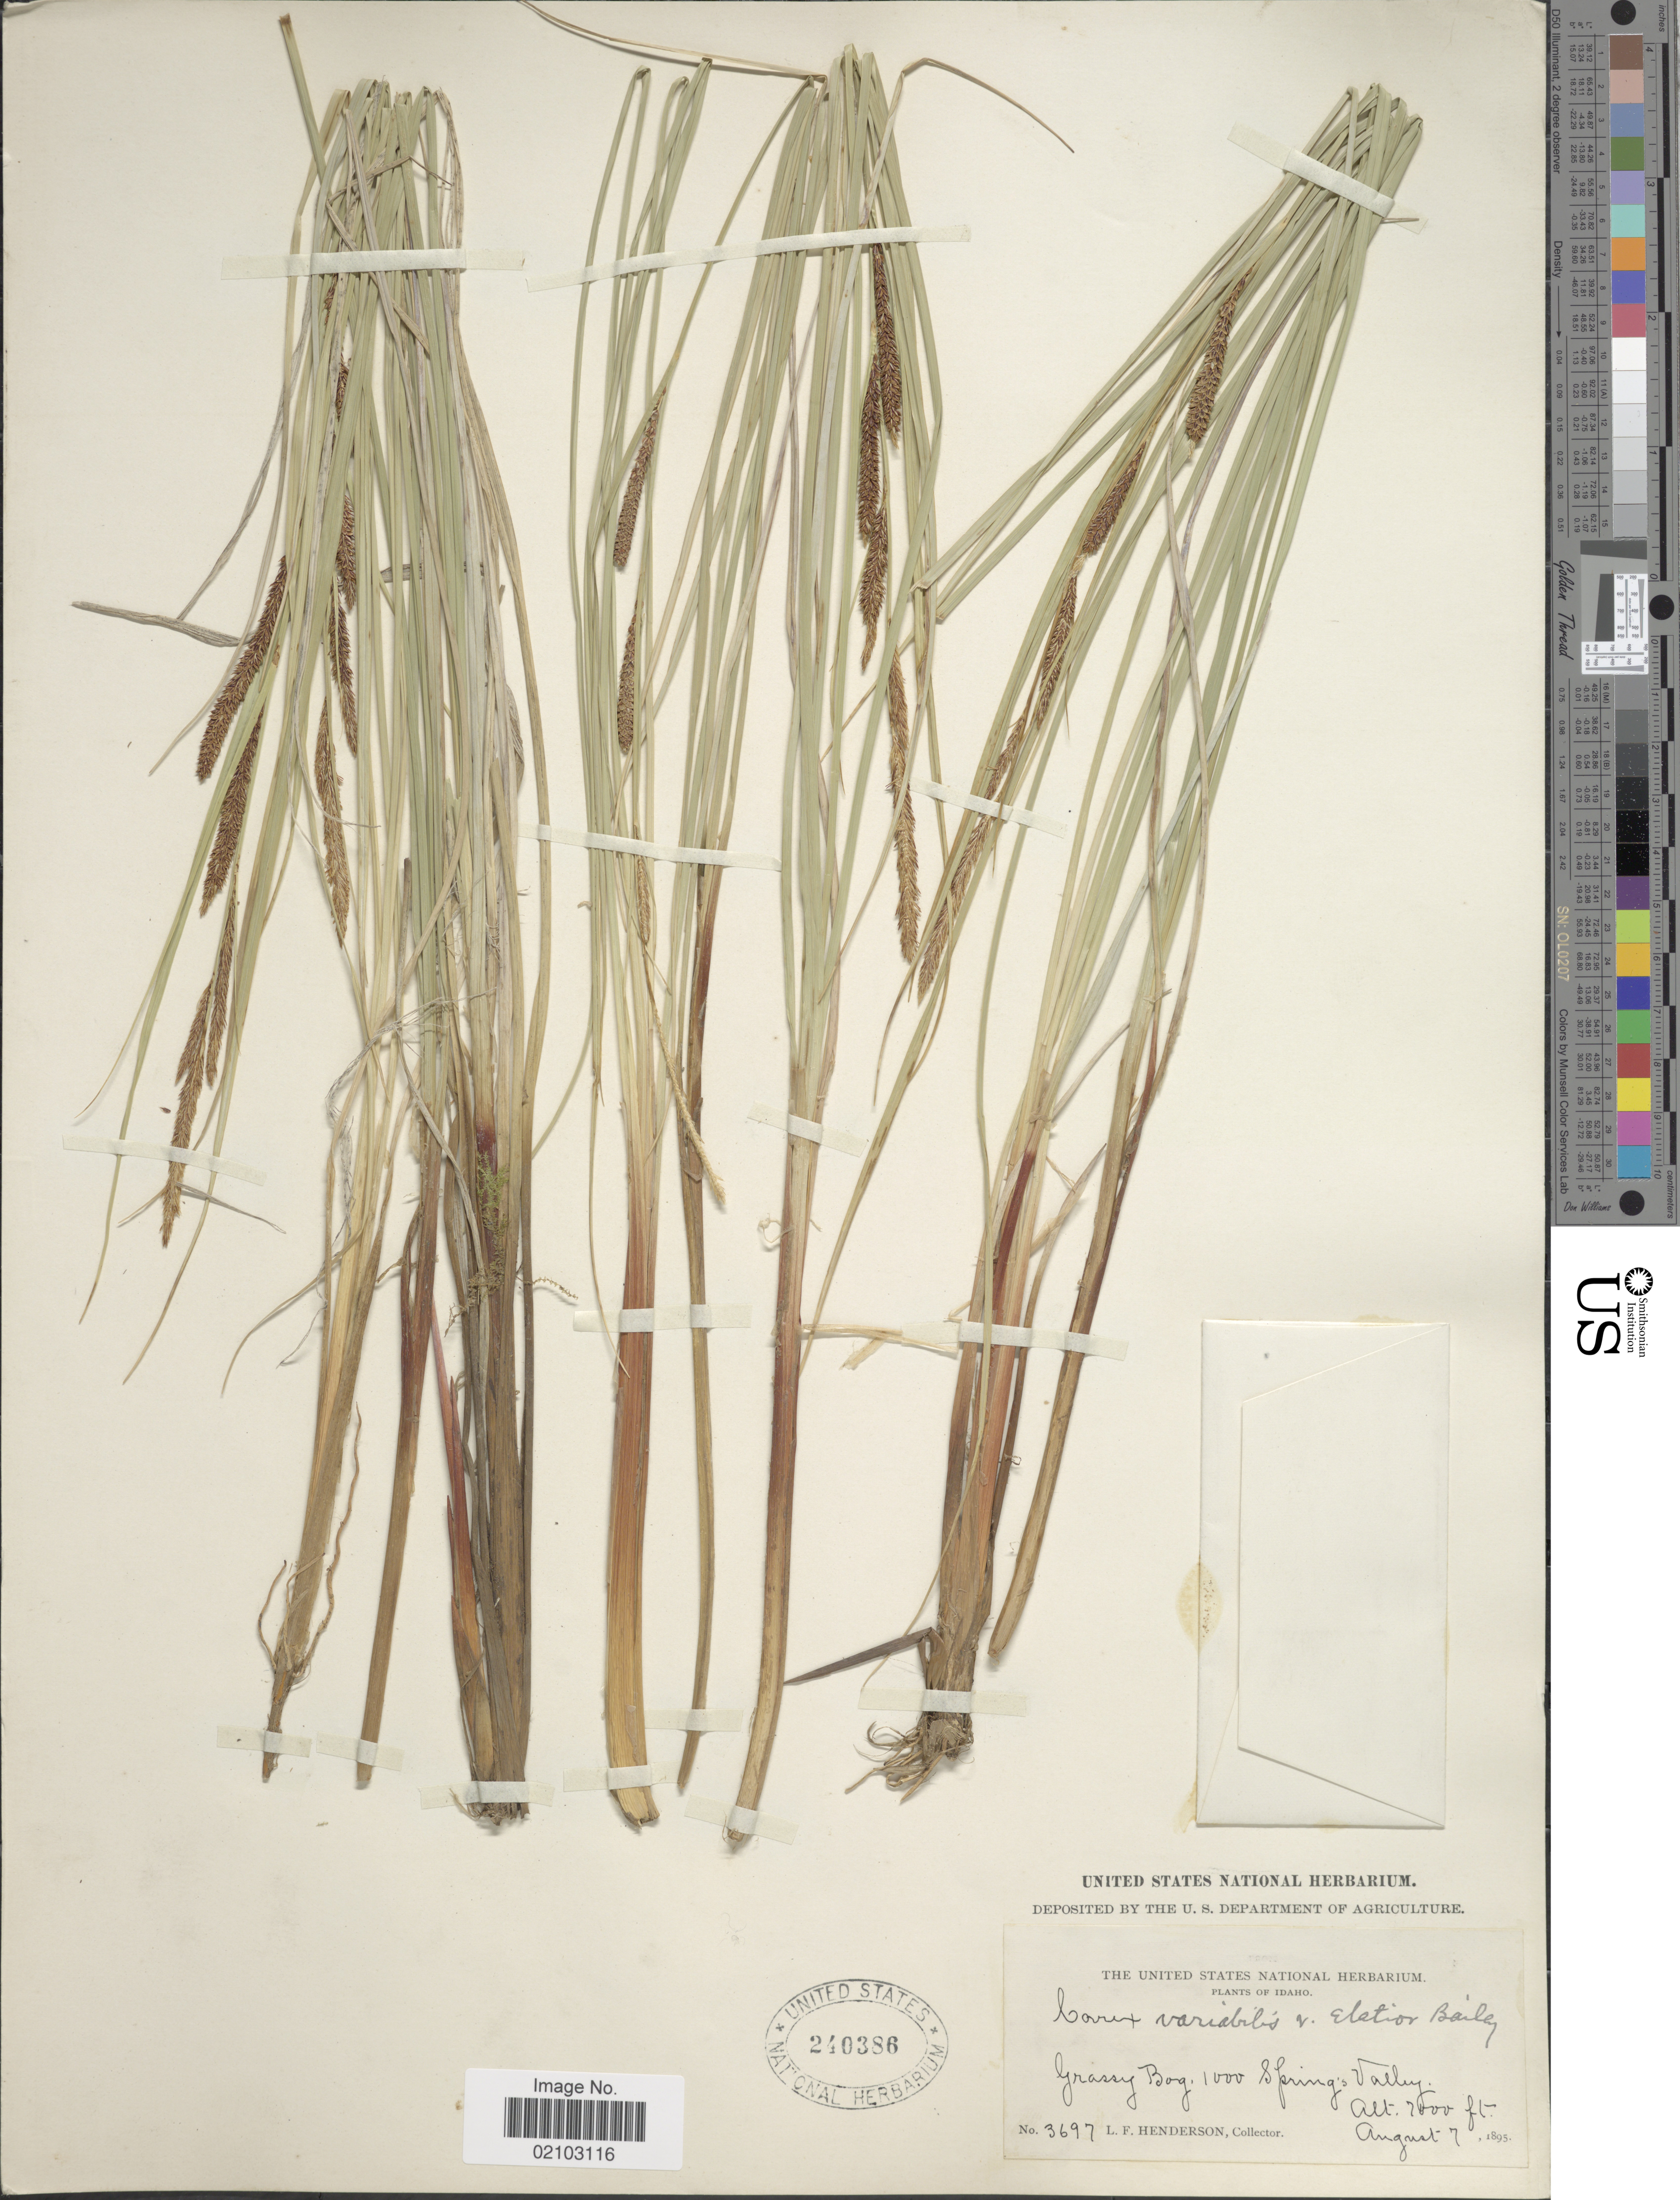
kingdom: Plantae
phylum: Tracheophyta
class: Liliopsida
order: Poales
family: Cyperaceae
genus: Carex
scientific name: Carex aquatilis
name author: Wahlenb.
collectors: L. Henderson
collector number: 3697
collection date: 1895-08-07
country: United States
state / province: Idaho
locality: Spring's Valley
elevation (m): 2134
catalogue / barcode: US 240386